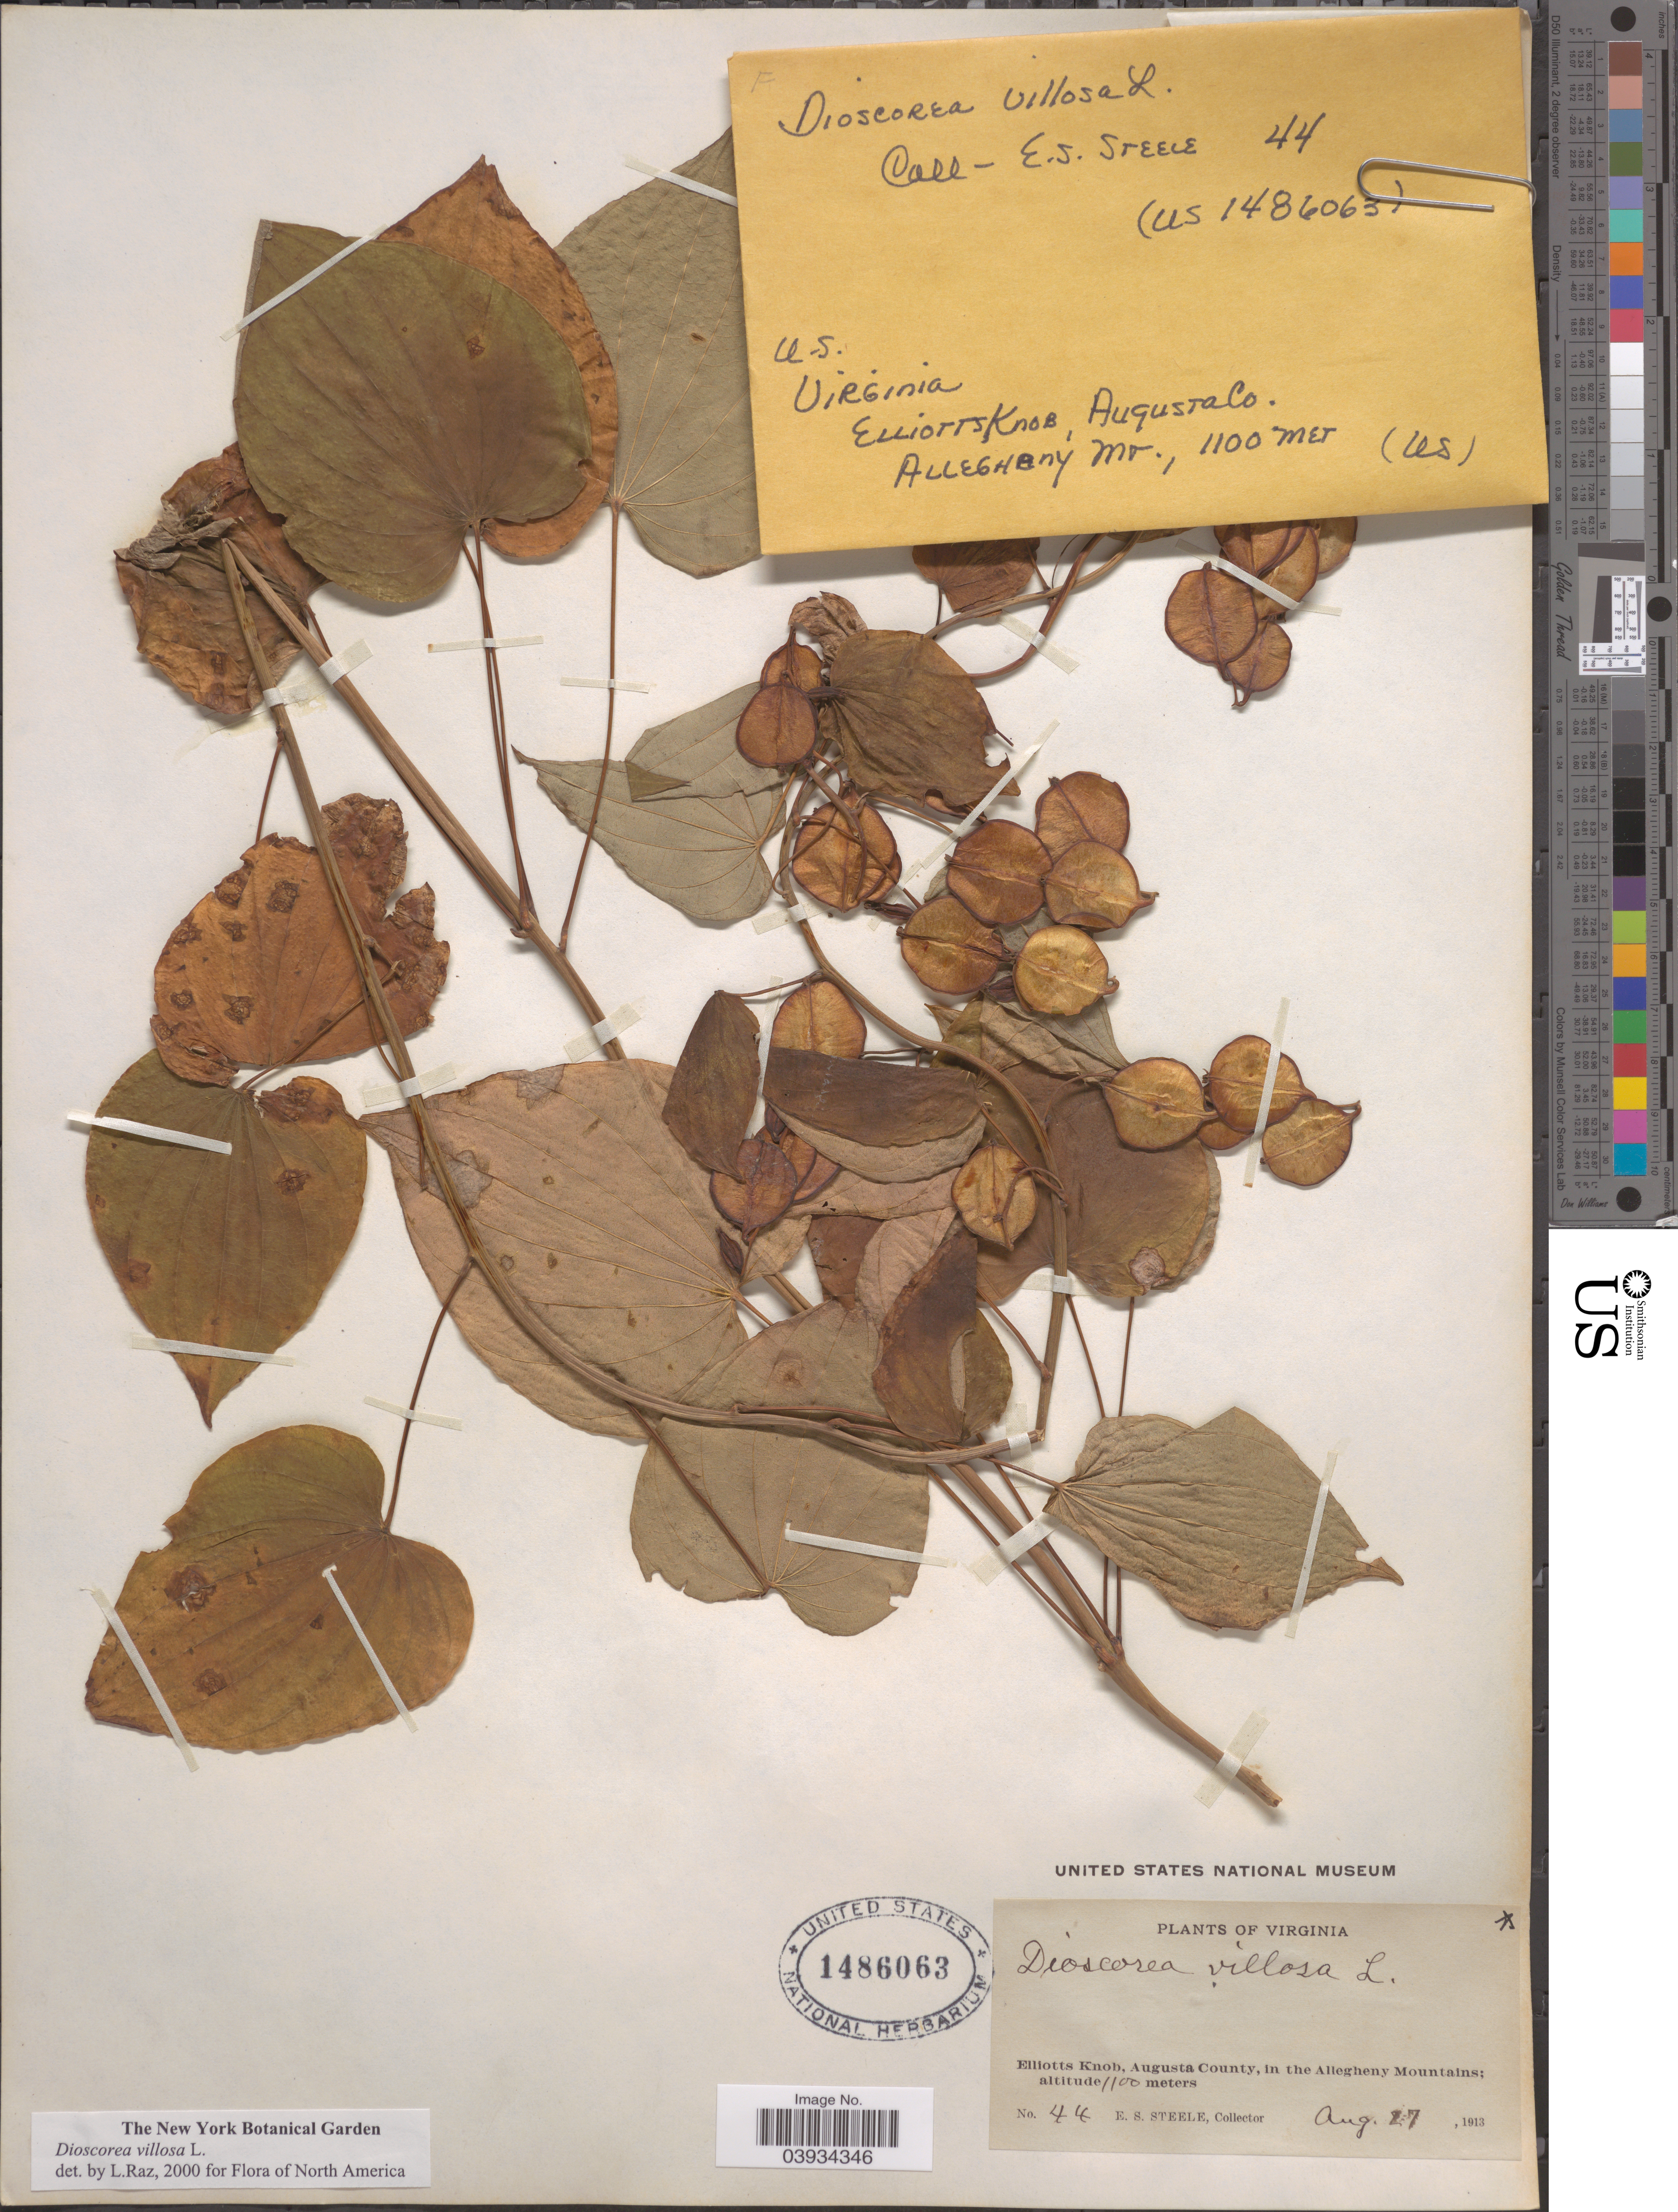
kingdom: Plantae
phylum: Tracheophyta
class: Liliopsida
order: Dioscoreales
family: Dioscoreaceae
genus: Dioscorea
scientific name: Dioscorea villosa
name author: L.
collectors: E. Steele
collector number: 44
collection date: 1913-08-27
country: United States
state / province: Virginia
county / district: Augusta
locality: Elliotts Knob, Augusta County, in the Allegheny Mountains.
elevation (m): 1100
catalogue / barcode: US 1486063